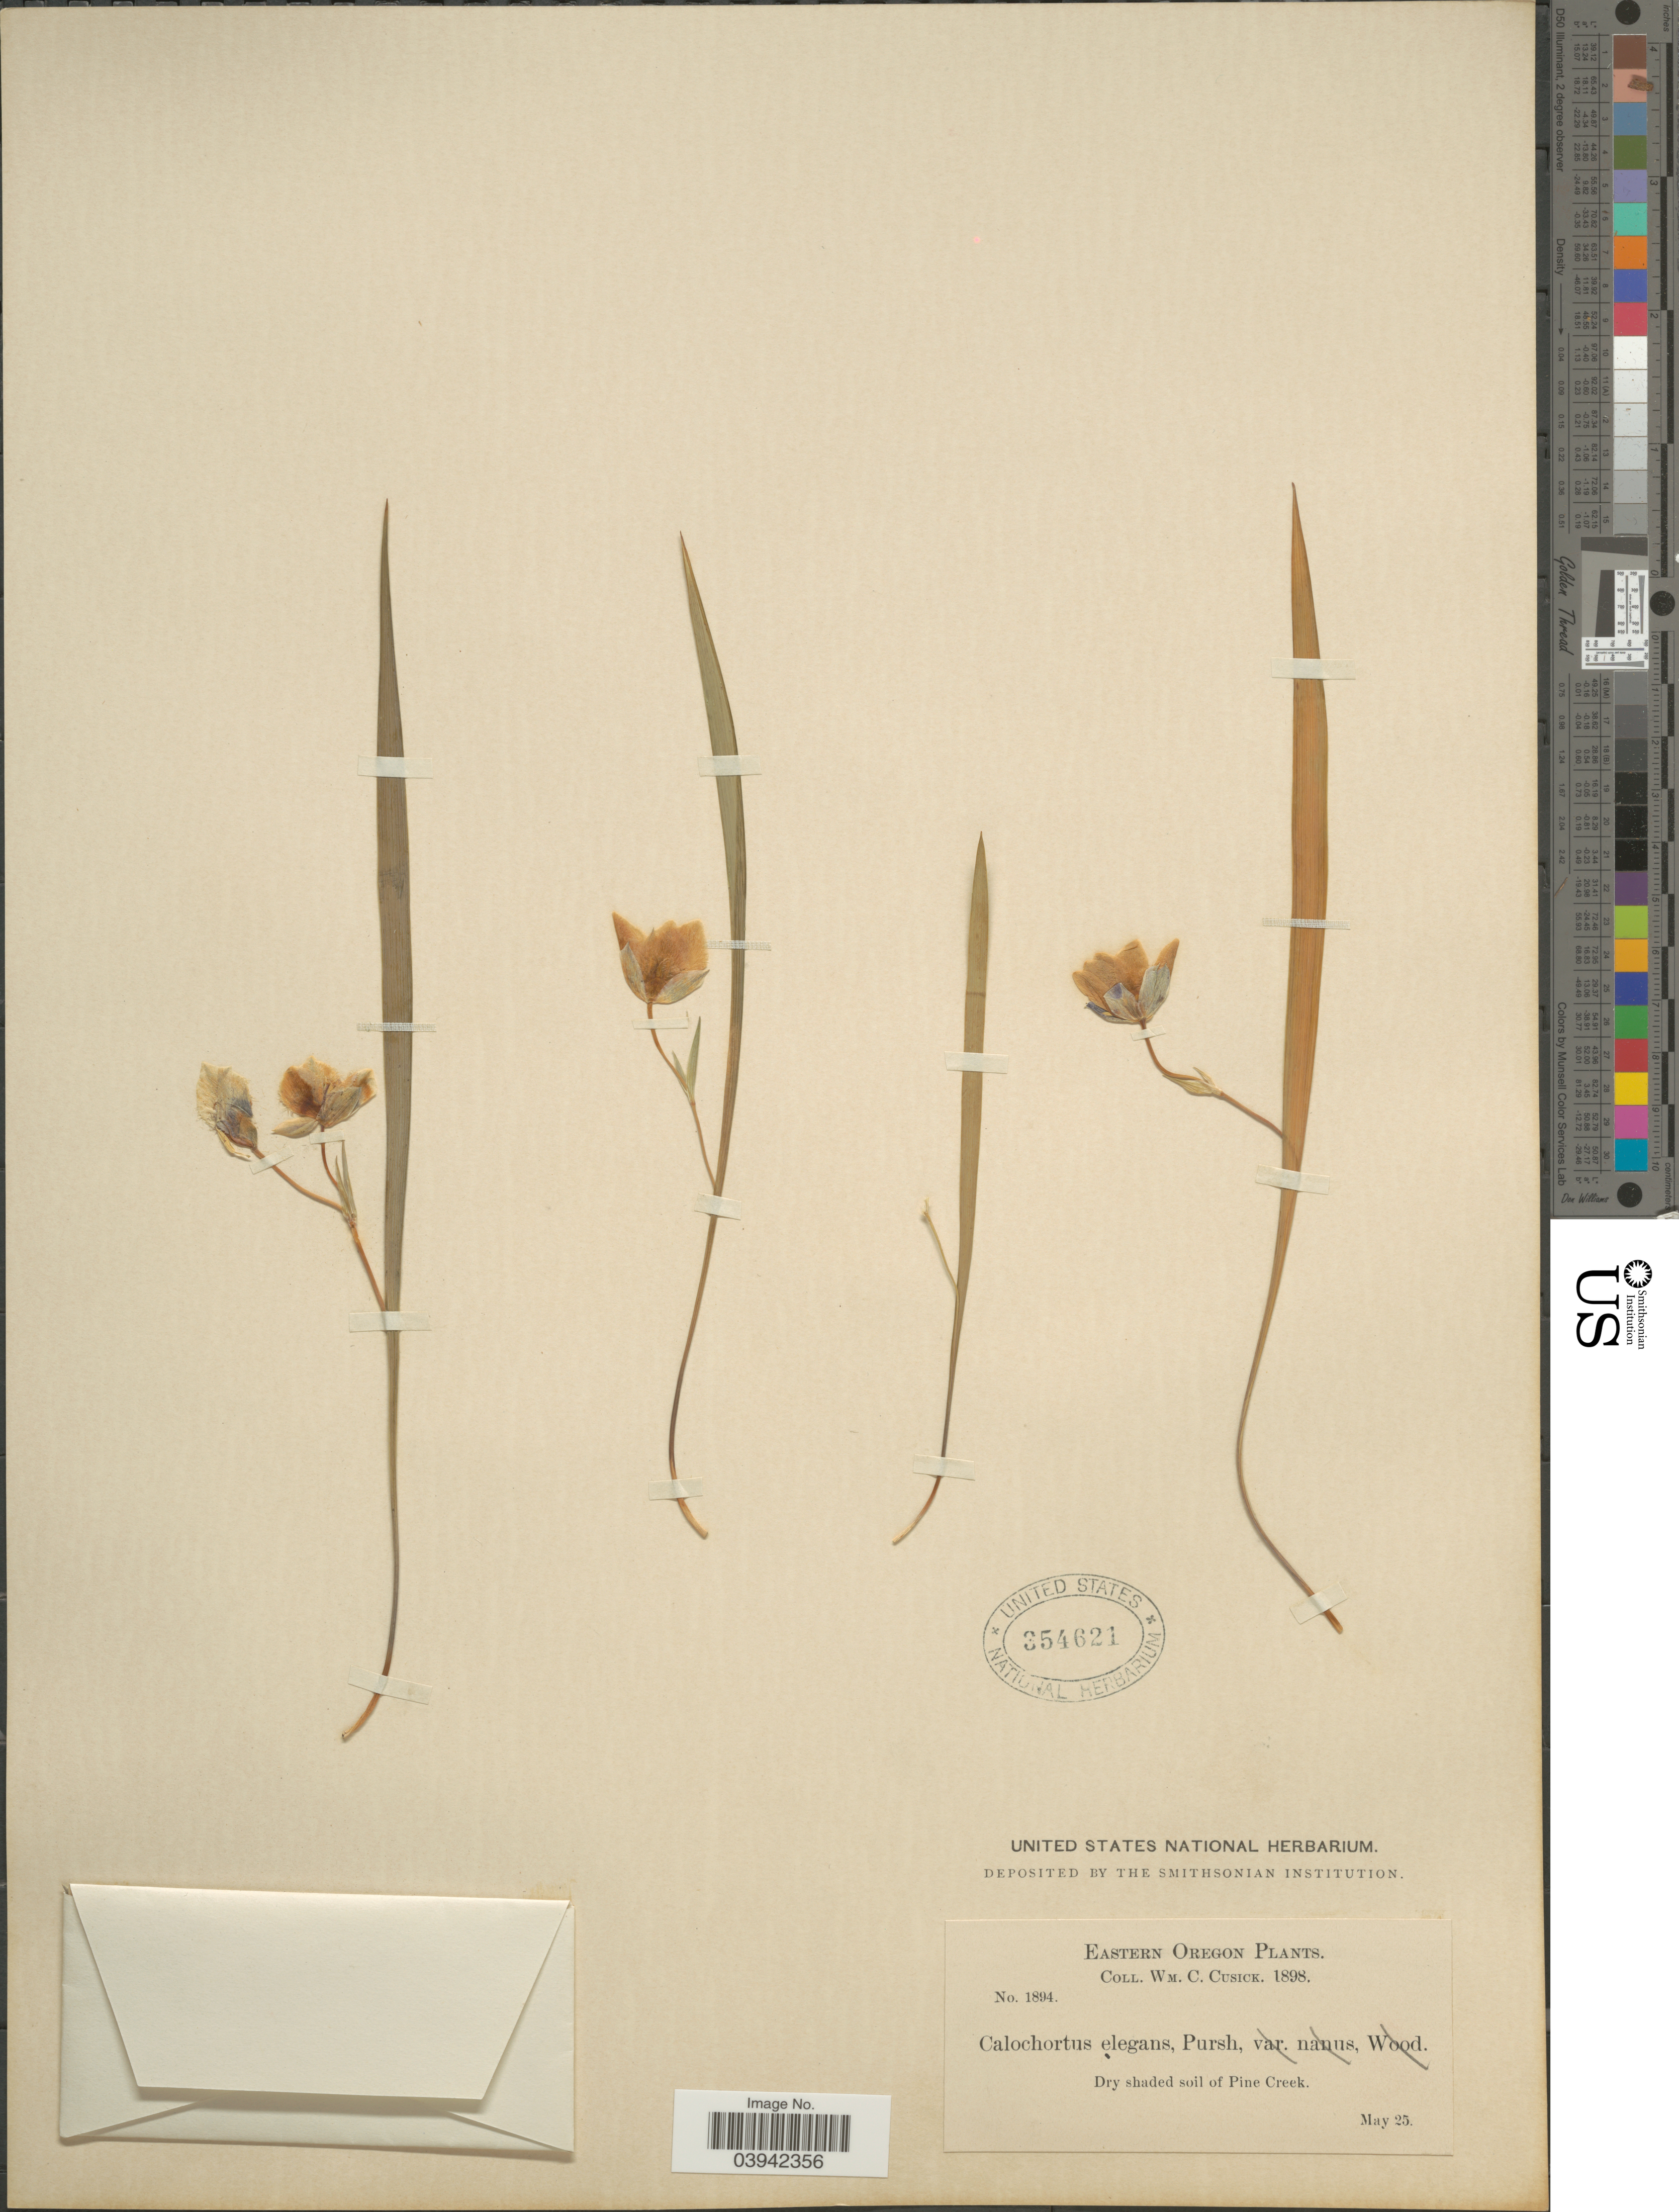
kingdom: Plantae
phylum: Tracheophyta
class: Liliopsida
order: Liliales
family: Liliaceae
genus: Calochortus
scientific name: Calochortus elegans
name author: Pursh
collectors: W. C. Cusick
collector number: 1894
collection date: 1898-05-26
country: United States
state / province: Oregon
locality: Eastern Oregon. Dry shaded soil of Pine Creek.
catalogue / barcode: US 354621